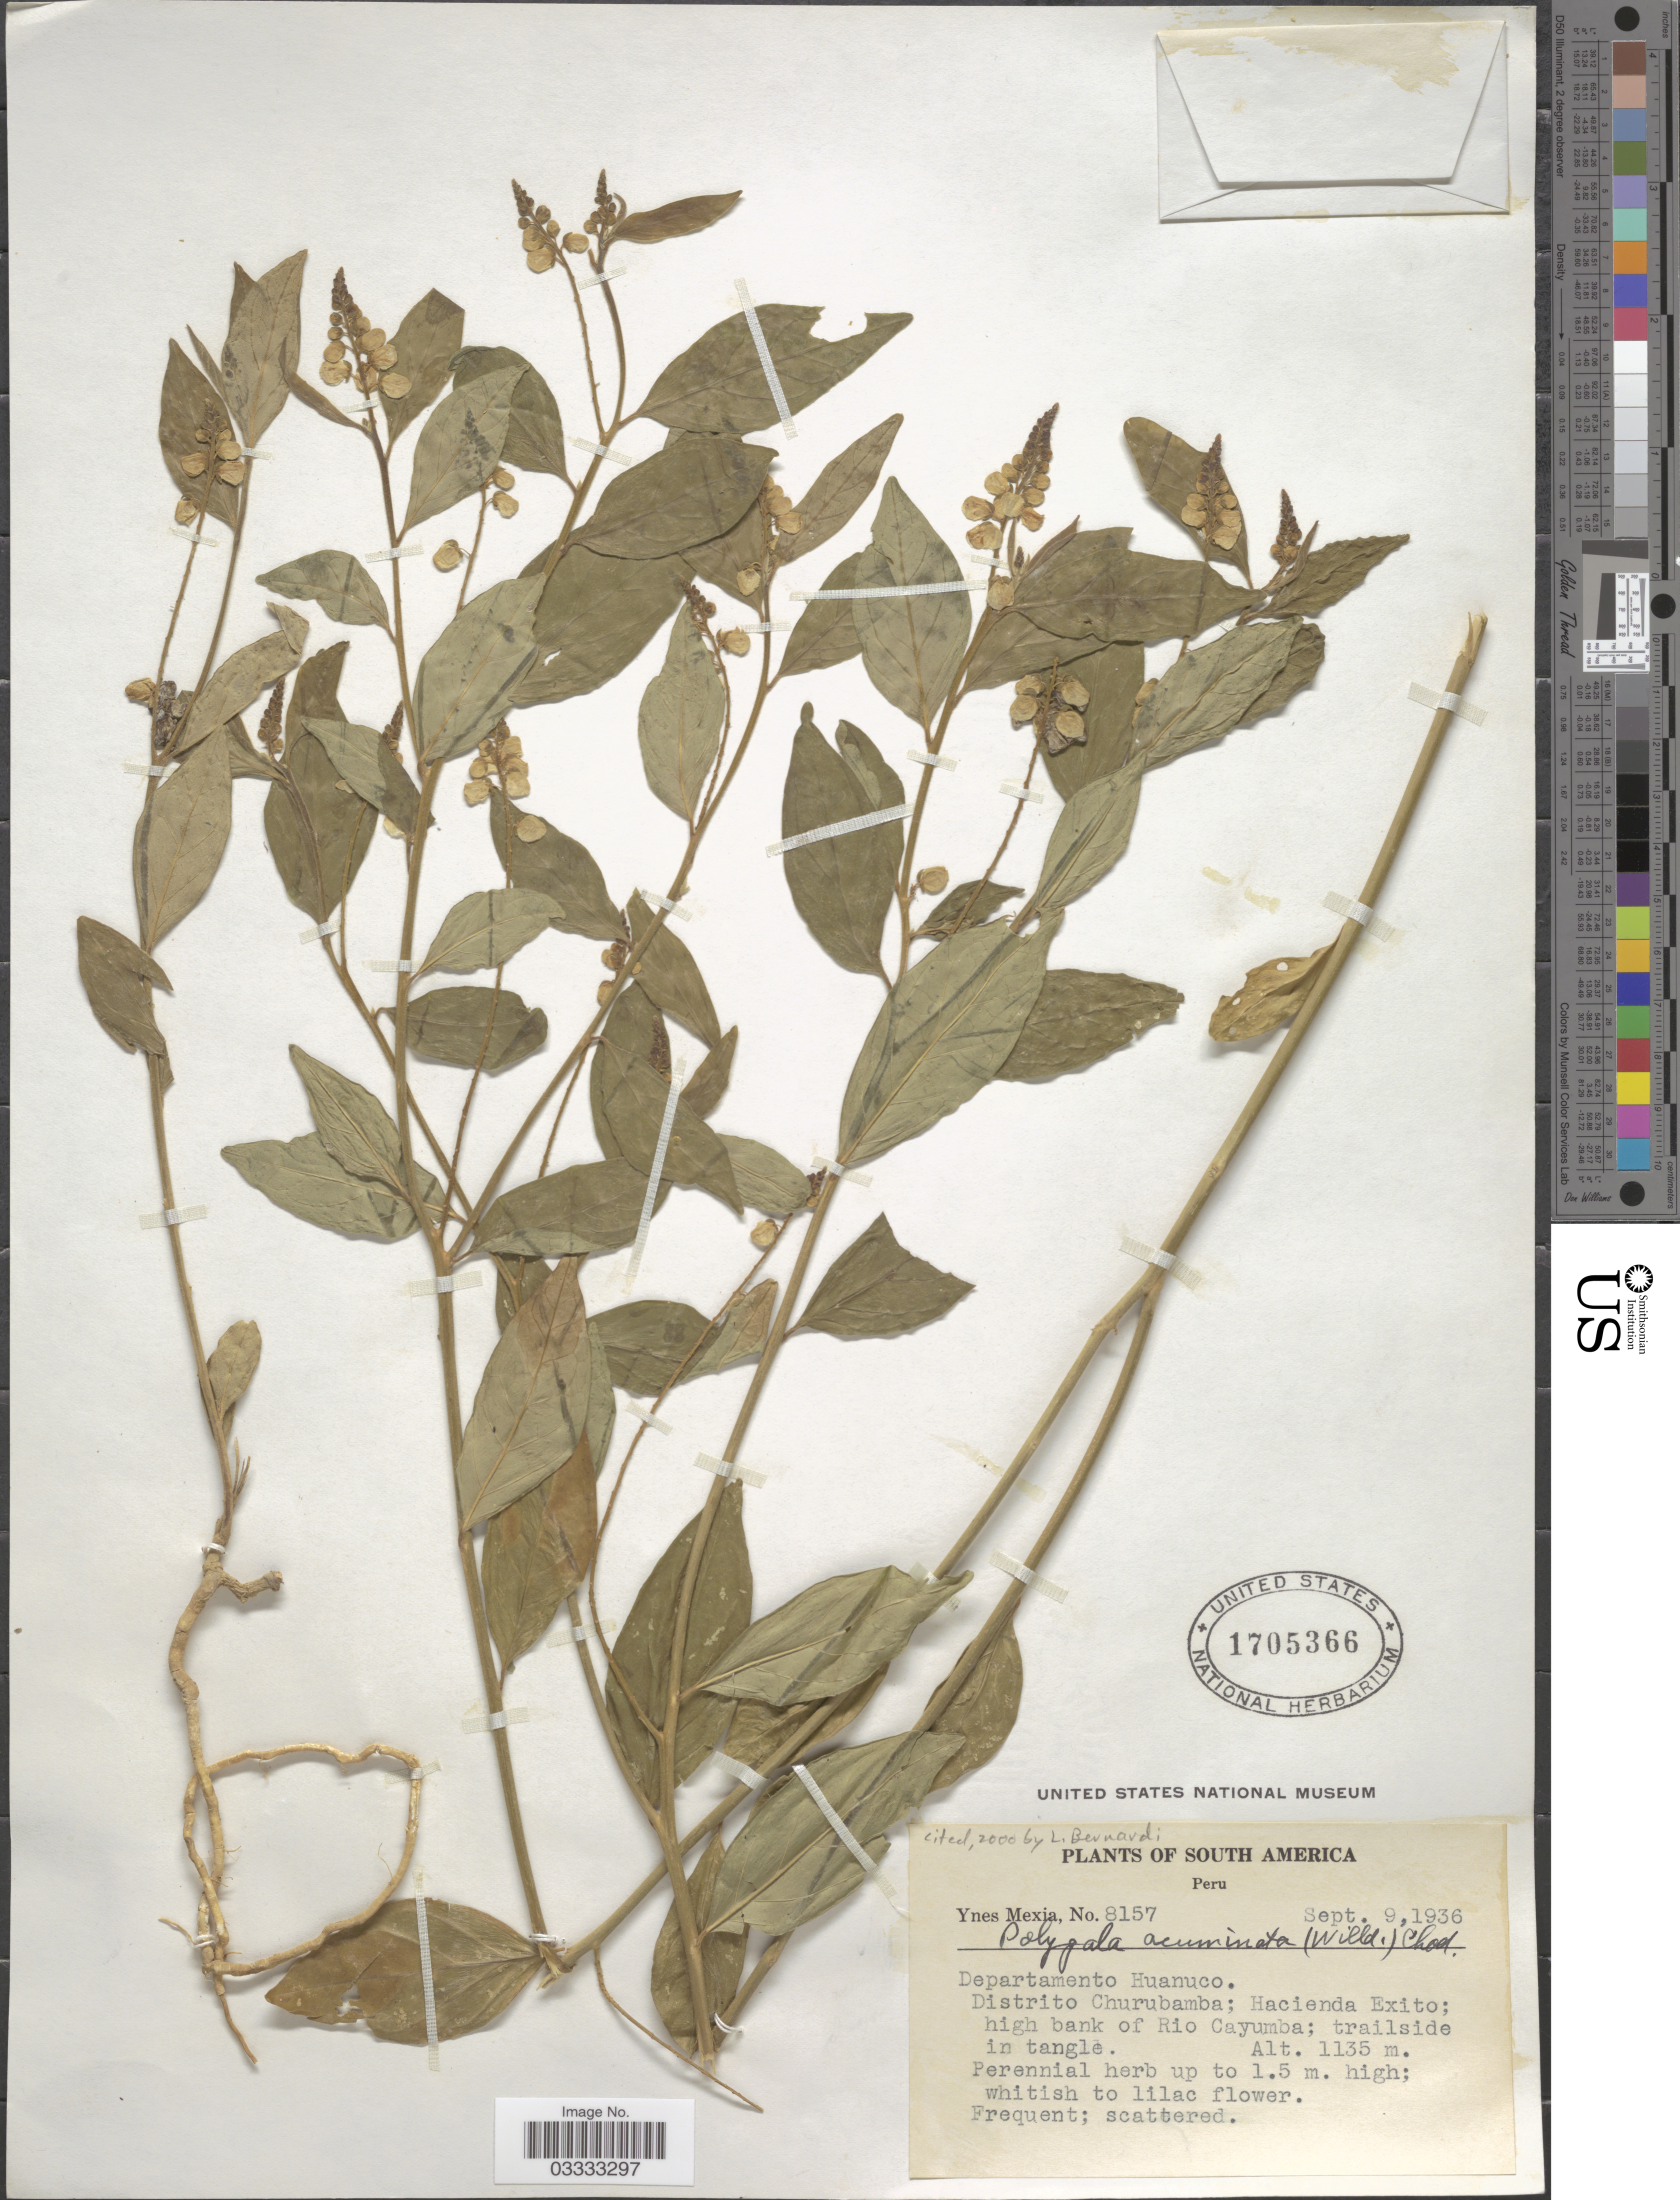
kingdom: Plantae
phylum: Tracheophyta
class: Magnoliopsida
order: Fabales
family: Polygalaceae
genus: Asemeia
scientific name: Asemeia acuminata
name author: (Willd.) J.F.B. Pastore & J.R. Abbott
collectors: Y. Mexia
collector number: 8157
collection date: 1936-09-09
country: Peru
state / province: Huánuco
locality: Departamento Huanuco. Distrito Churubamba; Hacienda Exito; high bank of Rio Cayumba.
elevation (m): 1135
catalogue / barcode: US 1705366